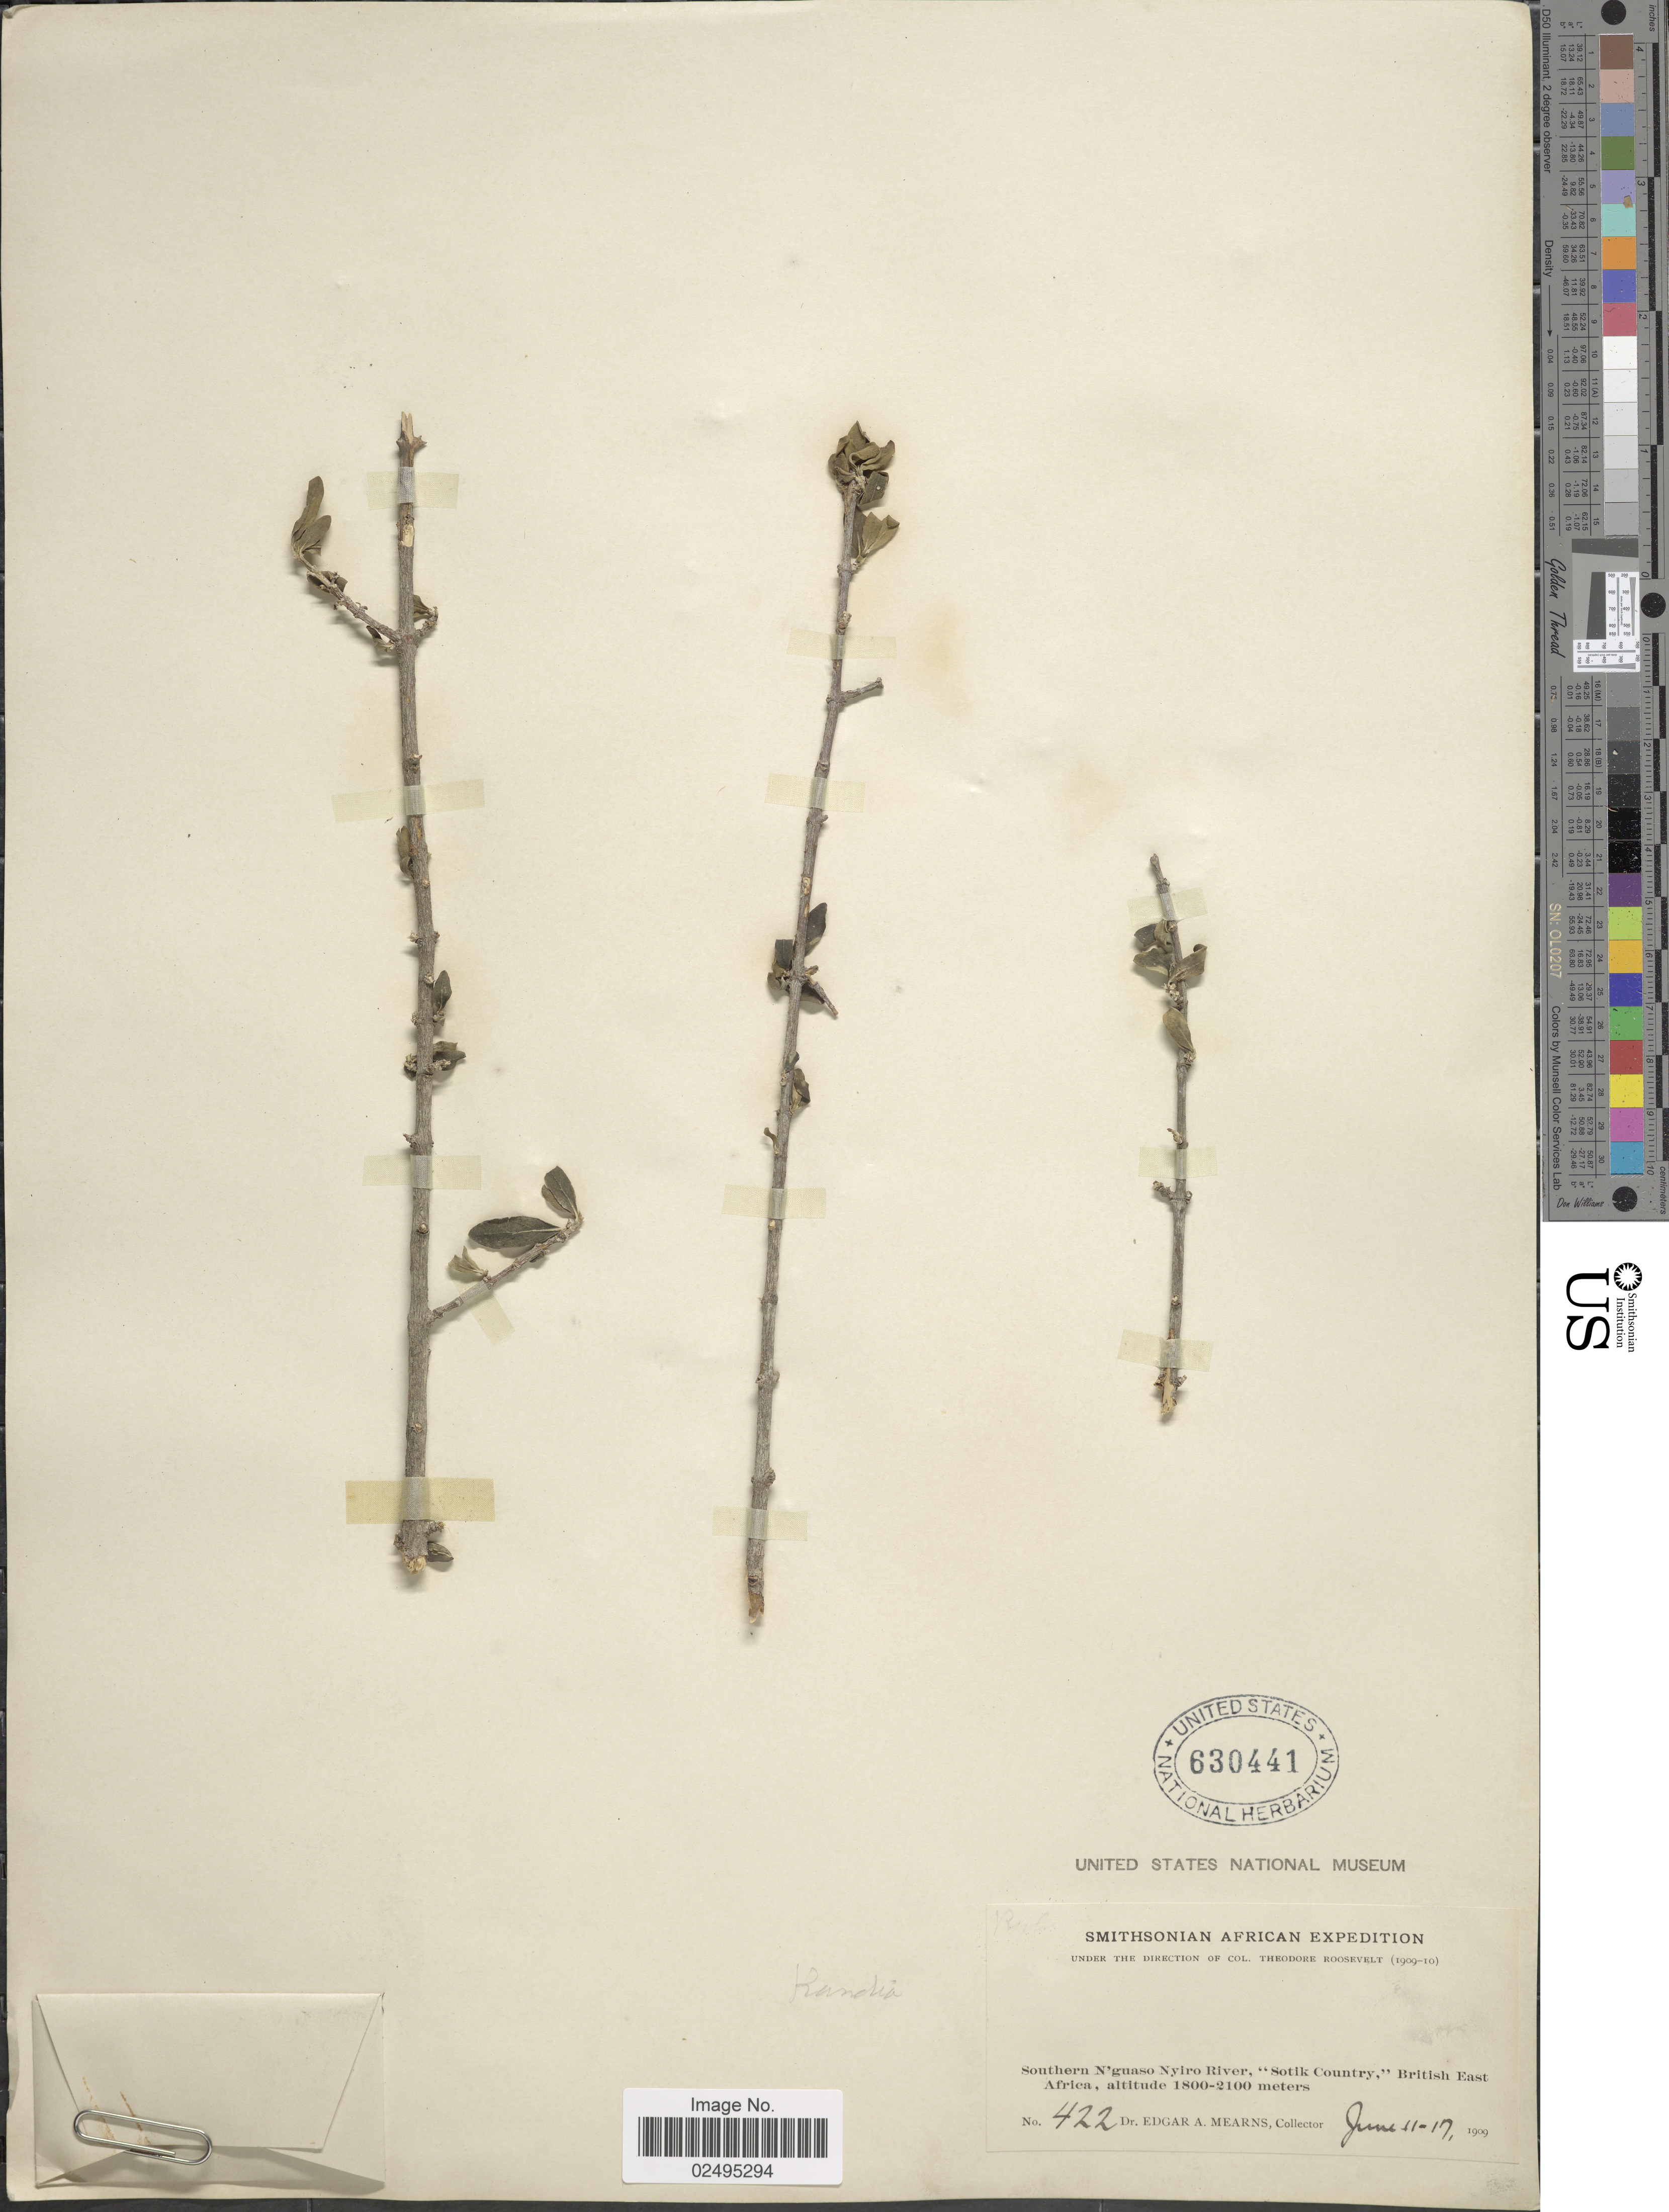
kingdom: Plantae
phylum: Tracheophyta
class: Magnoliopsida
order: Gentianales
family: Rubiaceae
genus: Randia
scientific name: Randia sp.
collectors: E. A. Mearns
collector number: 422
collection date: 1909-06-11/1909-06-17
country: Kenya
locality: Southern N'guaso Nyiro River, Sotik Country, British East Africa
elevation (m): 1800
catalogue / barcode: US 630441